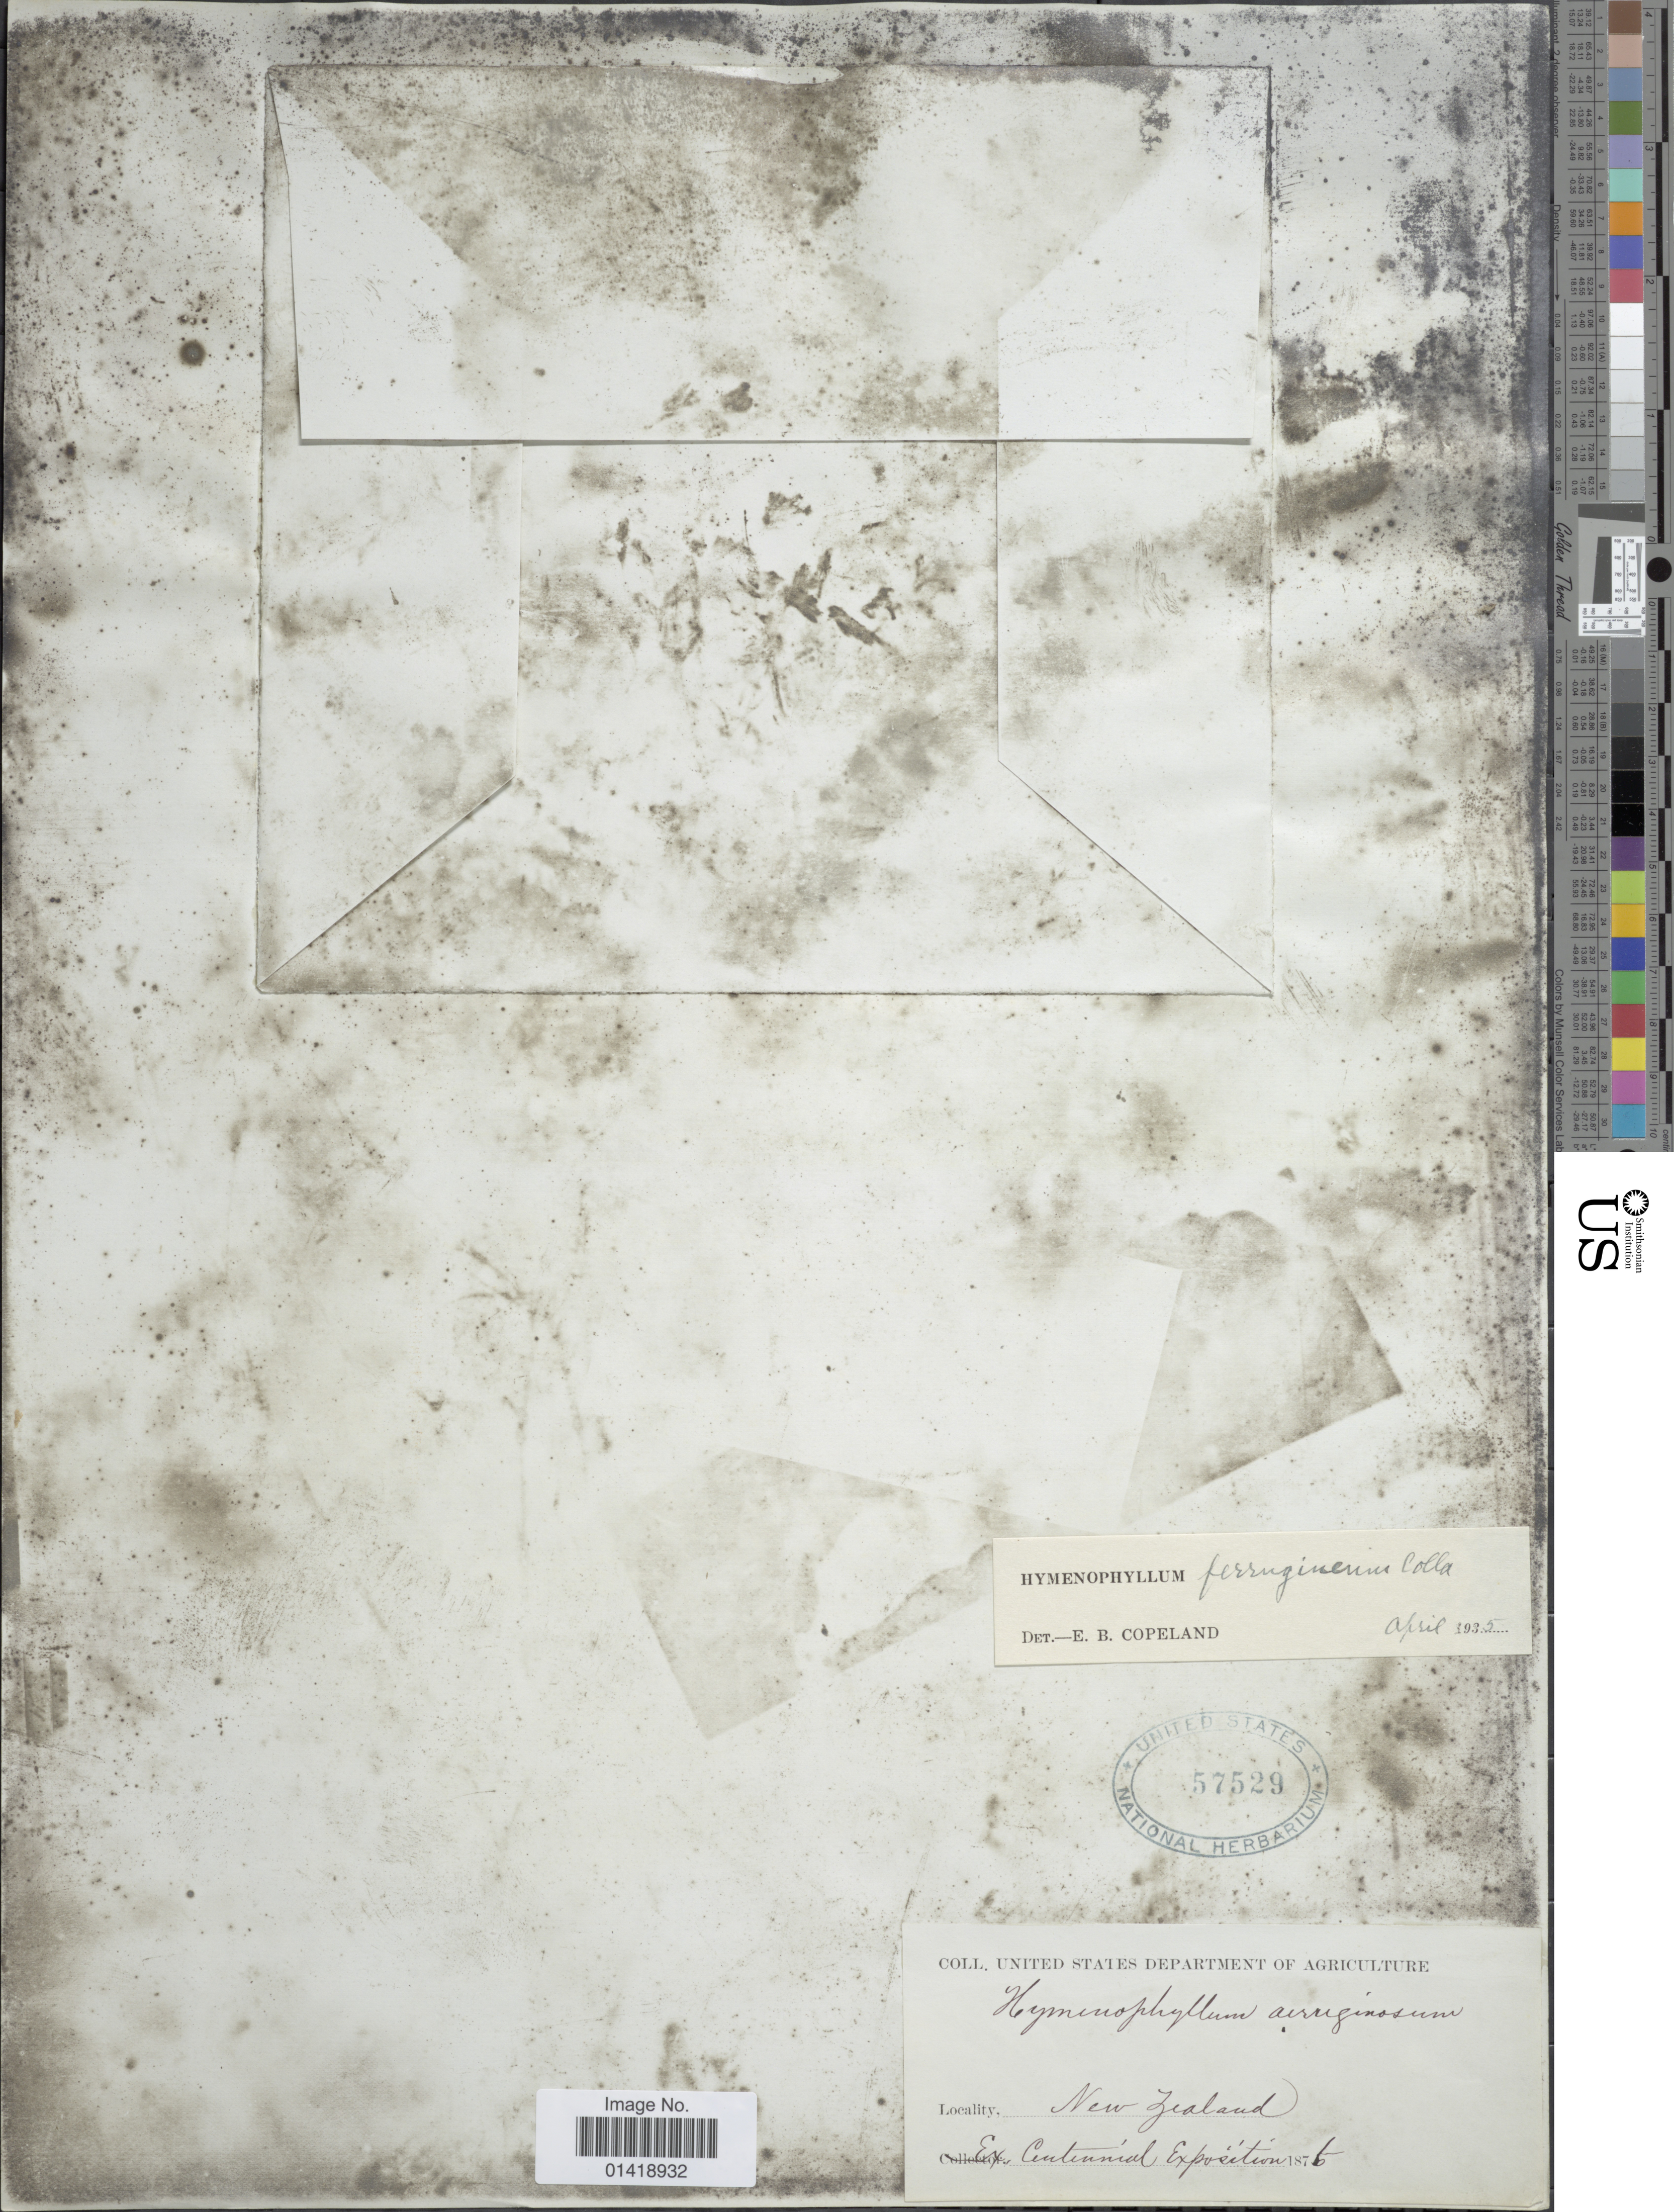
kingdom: Plantae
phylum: Tracheophyta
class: Polypodiopsida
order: Hymenophyllales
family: Hymenophyllaceae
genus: Hymenophyllum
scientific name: Hymenophyllum ferrugineum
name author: Colla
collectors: ex Centennial Exposition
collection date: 1876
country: New Zealand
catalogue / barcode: US 57529